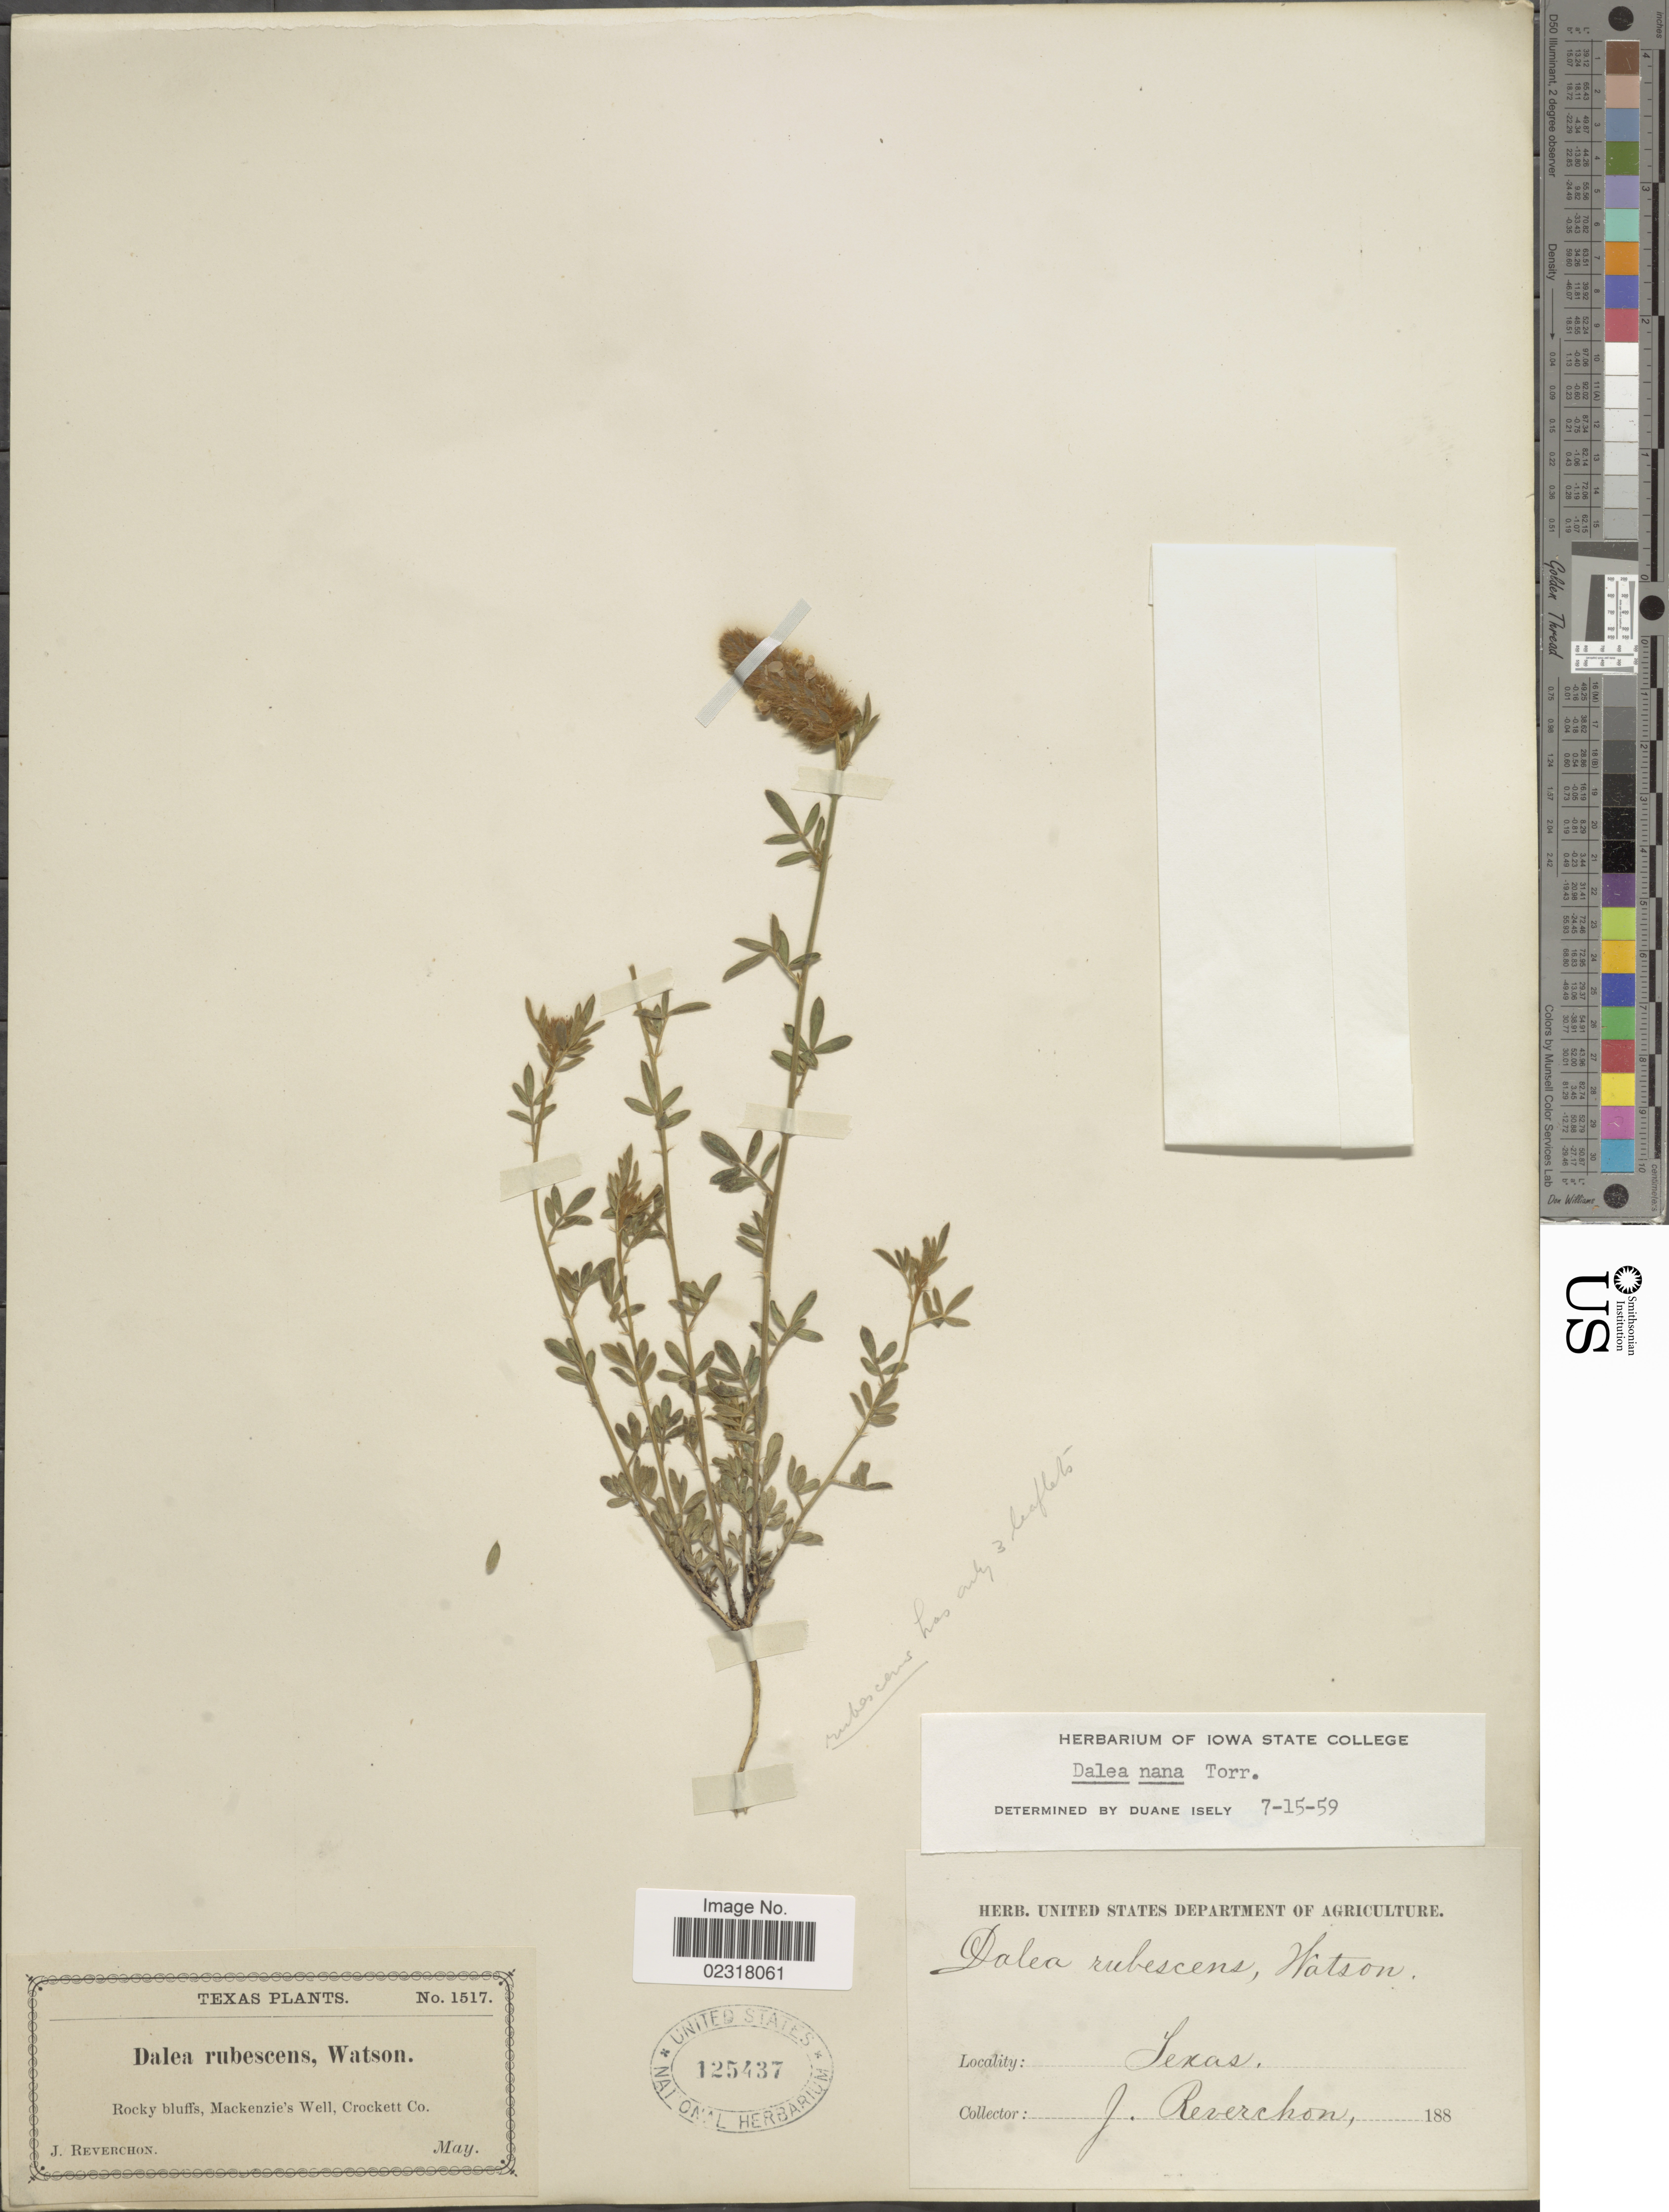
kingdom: Plantae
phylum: Tracheophyta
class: Magnoliopsida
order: Fabales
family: Fabaceae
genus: Dalea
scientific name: Dalea nana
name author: Torr. & A. Gray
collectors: J. Reverchon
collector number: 1517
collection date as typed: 188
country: United States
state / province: Texas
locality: Rocky bluffs, Mackenzie's Well, Crockett Co.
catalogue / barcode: US 125437